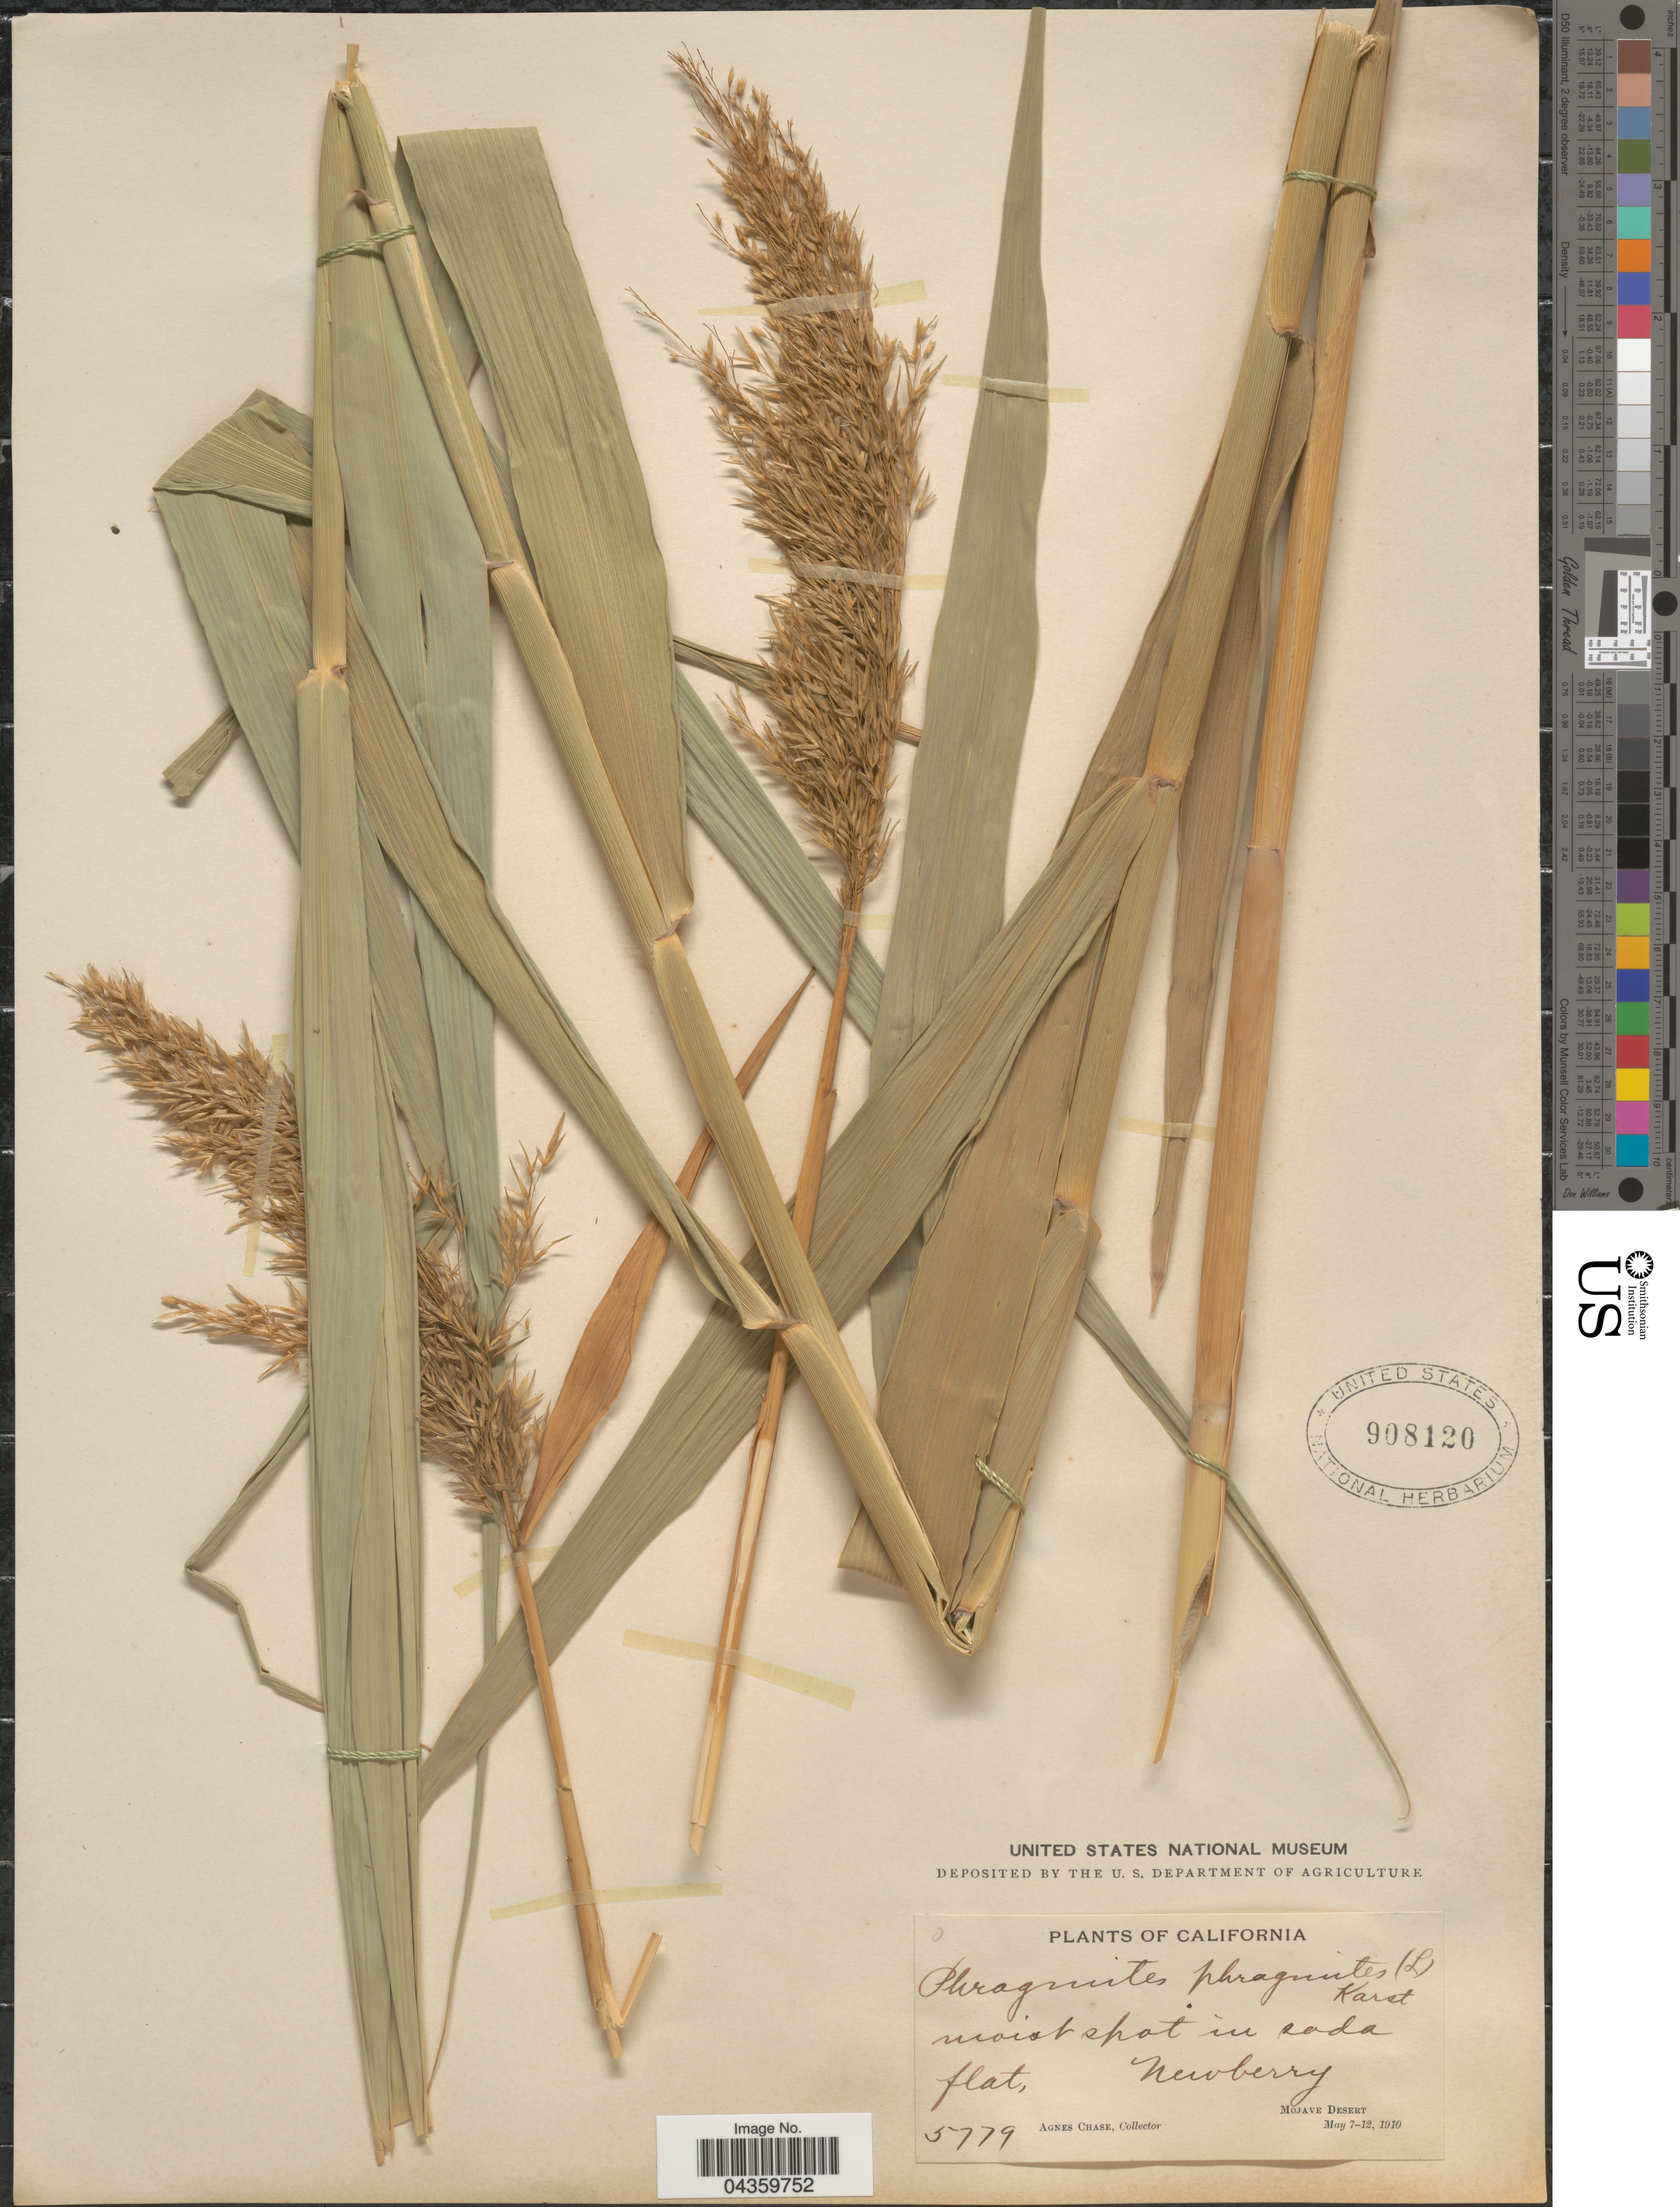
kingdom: Plantae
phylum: Tracheophyta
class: Liliopsida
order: Poales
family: Poaceae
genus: Phragmites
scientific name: Phragmites australis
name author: (Cav.) Trin. ex Steud.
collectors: A. Chase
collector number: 5779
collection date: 1910-05-07/1910-05-12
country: United States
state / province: California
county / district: San Bernardino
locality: Moist spot in soda flat, Newberry. Mojave Desert.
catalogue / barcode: US 908120